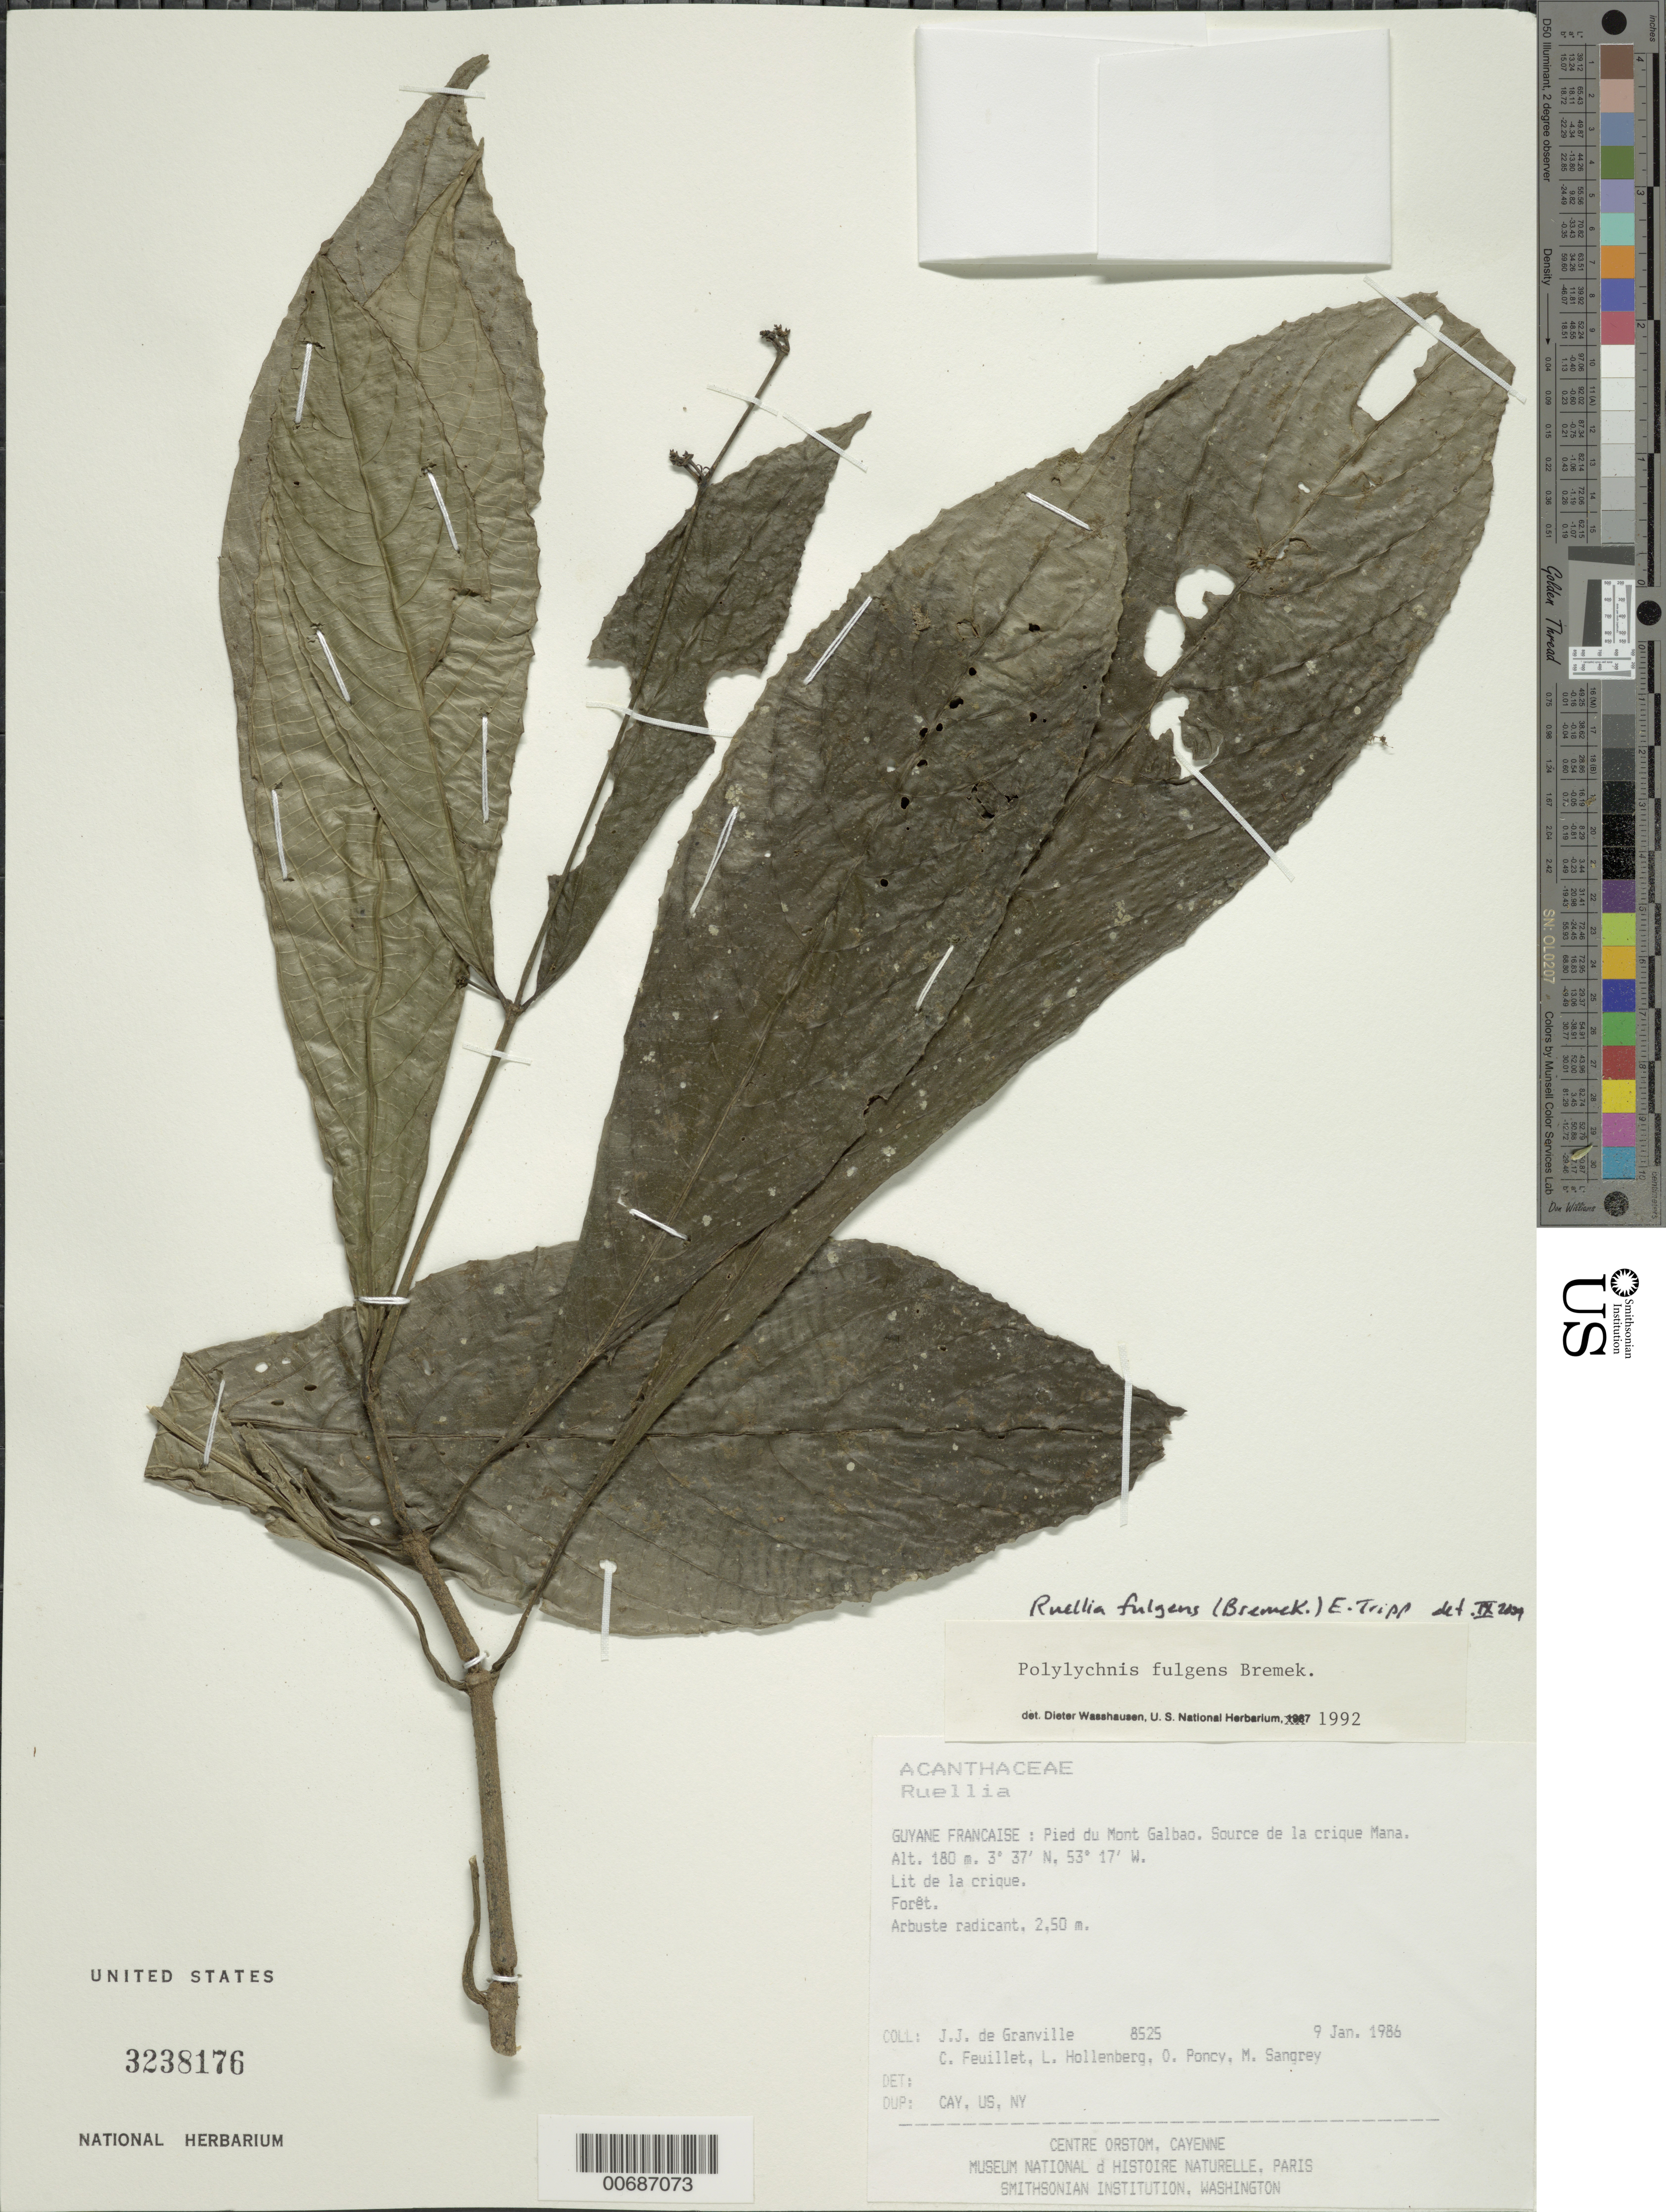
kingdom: Plantae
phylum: Tracheophyta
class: Magnoliopsida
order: Lamiales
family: Acanthaceae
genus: Ruellia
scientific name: Ruellia sp.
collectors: J.-J. de Granville, C. Feuillet, L. Hollenberg, O. Poncy & M. S. Sangrey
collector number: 8525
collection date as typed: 9-Jan-86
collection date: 1986-01-09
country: French Guiana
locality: Pied du Mont Galbao. Source de la crique Mana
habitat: Forêt; lit de la crique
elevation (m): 180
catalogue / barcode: US 3238176